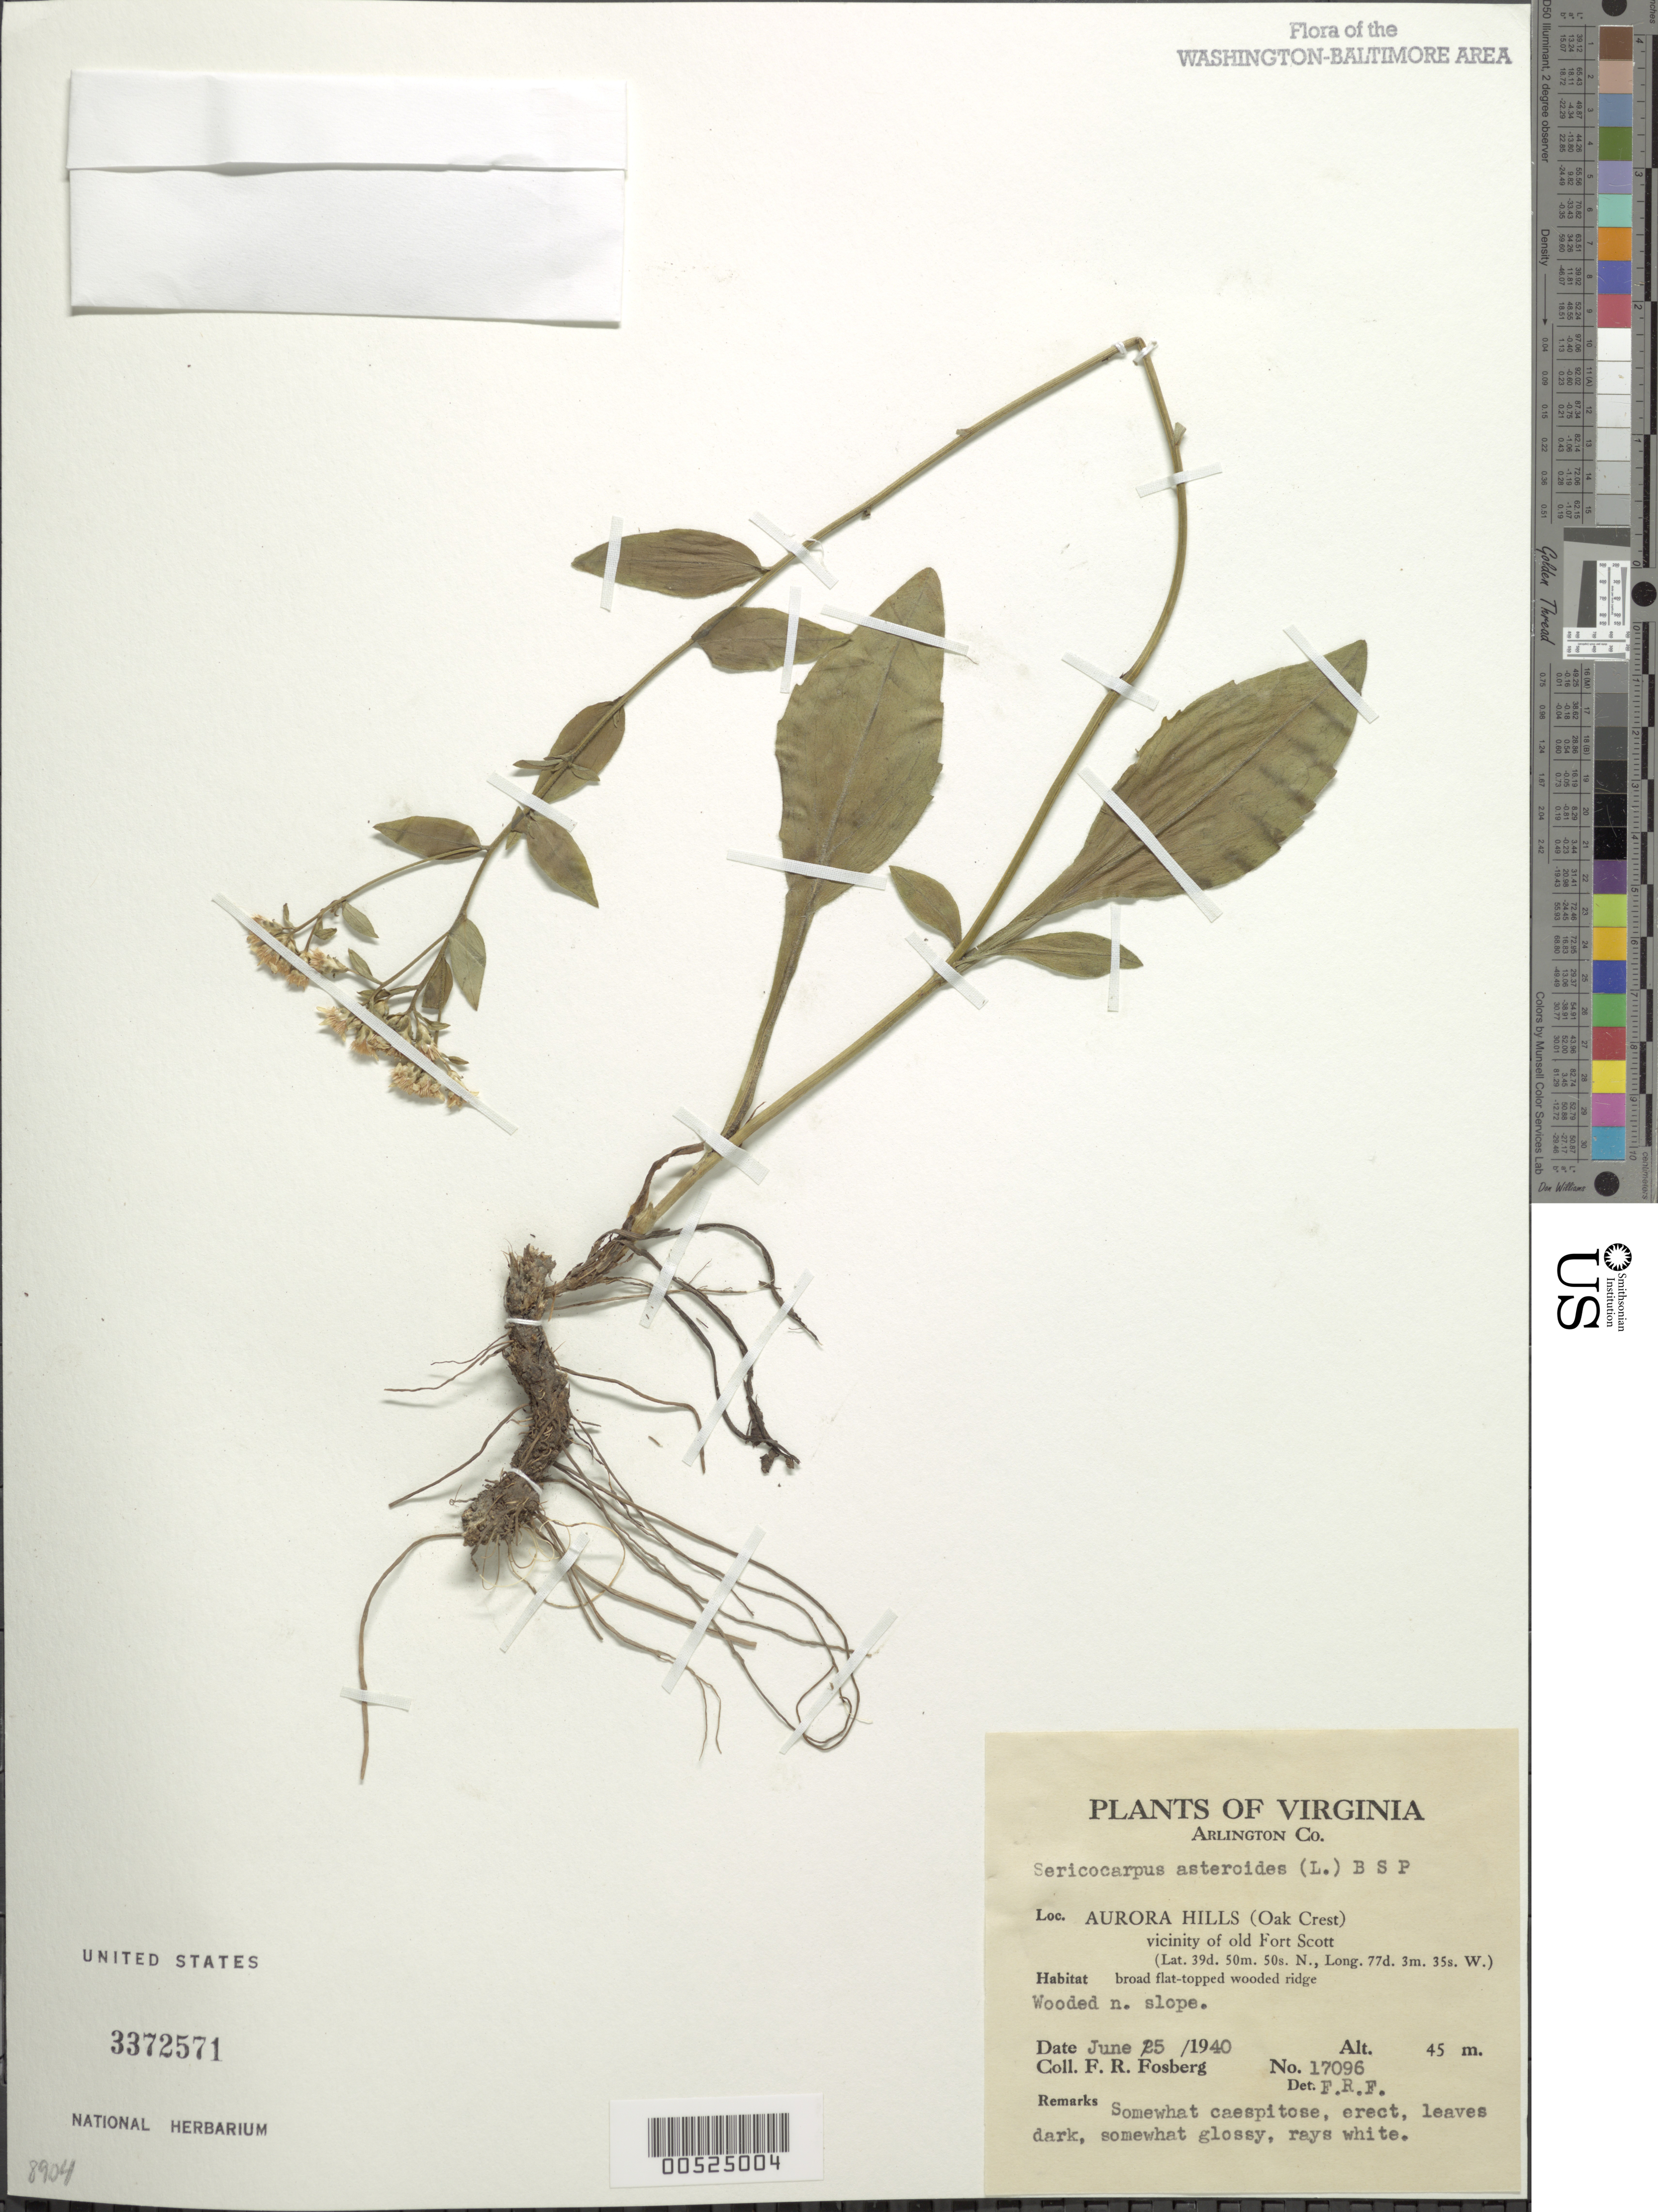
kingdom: Plantae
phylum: Tracheophyta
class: Magnoliopsida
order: Asterales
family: Asteraceae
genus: Sericocarpus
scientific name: Sericocarpus asteroides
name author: (L.) Britton, Stearns & Poggenb.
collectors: F. R. Fosberg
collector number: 17096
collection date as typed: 15 Jun 1940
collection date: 1940-06-15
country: United States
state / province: Virginia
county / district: Arlington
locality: Aurora Hills (Oak Crest), vicinity of Old Fort Scott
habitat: Broad flat topped wooded ridge, wooded north slope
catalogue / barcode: US 3372571